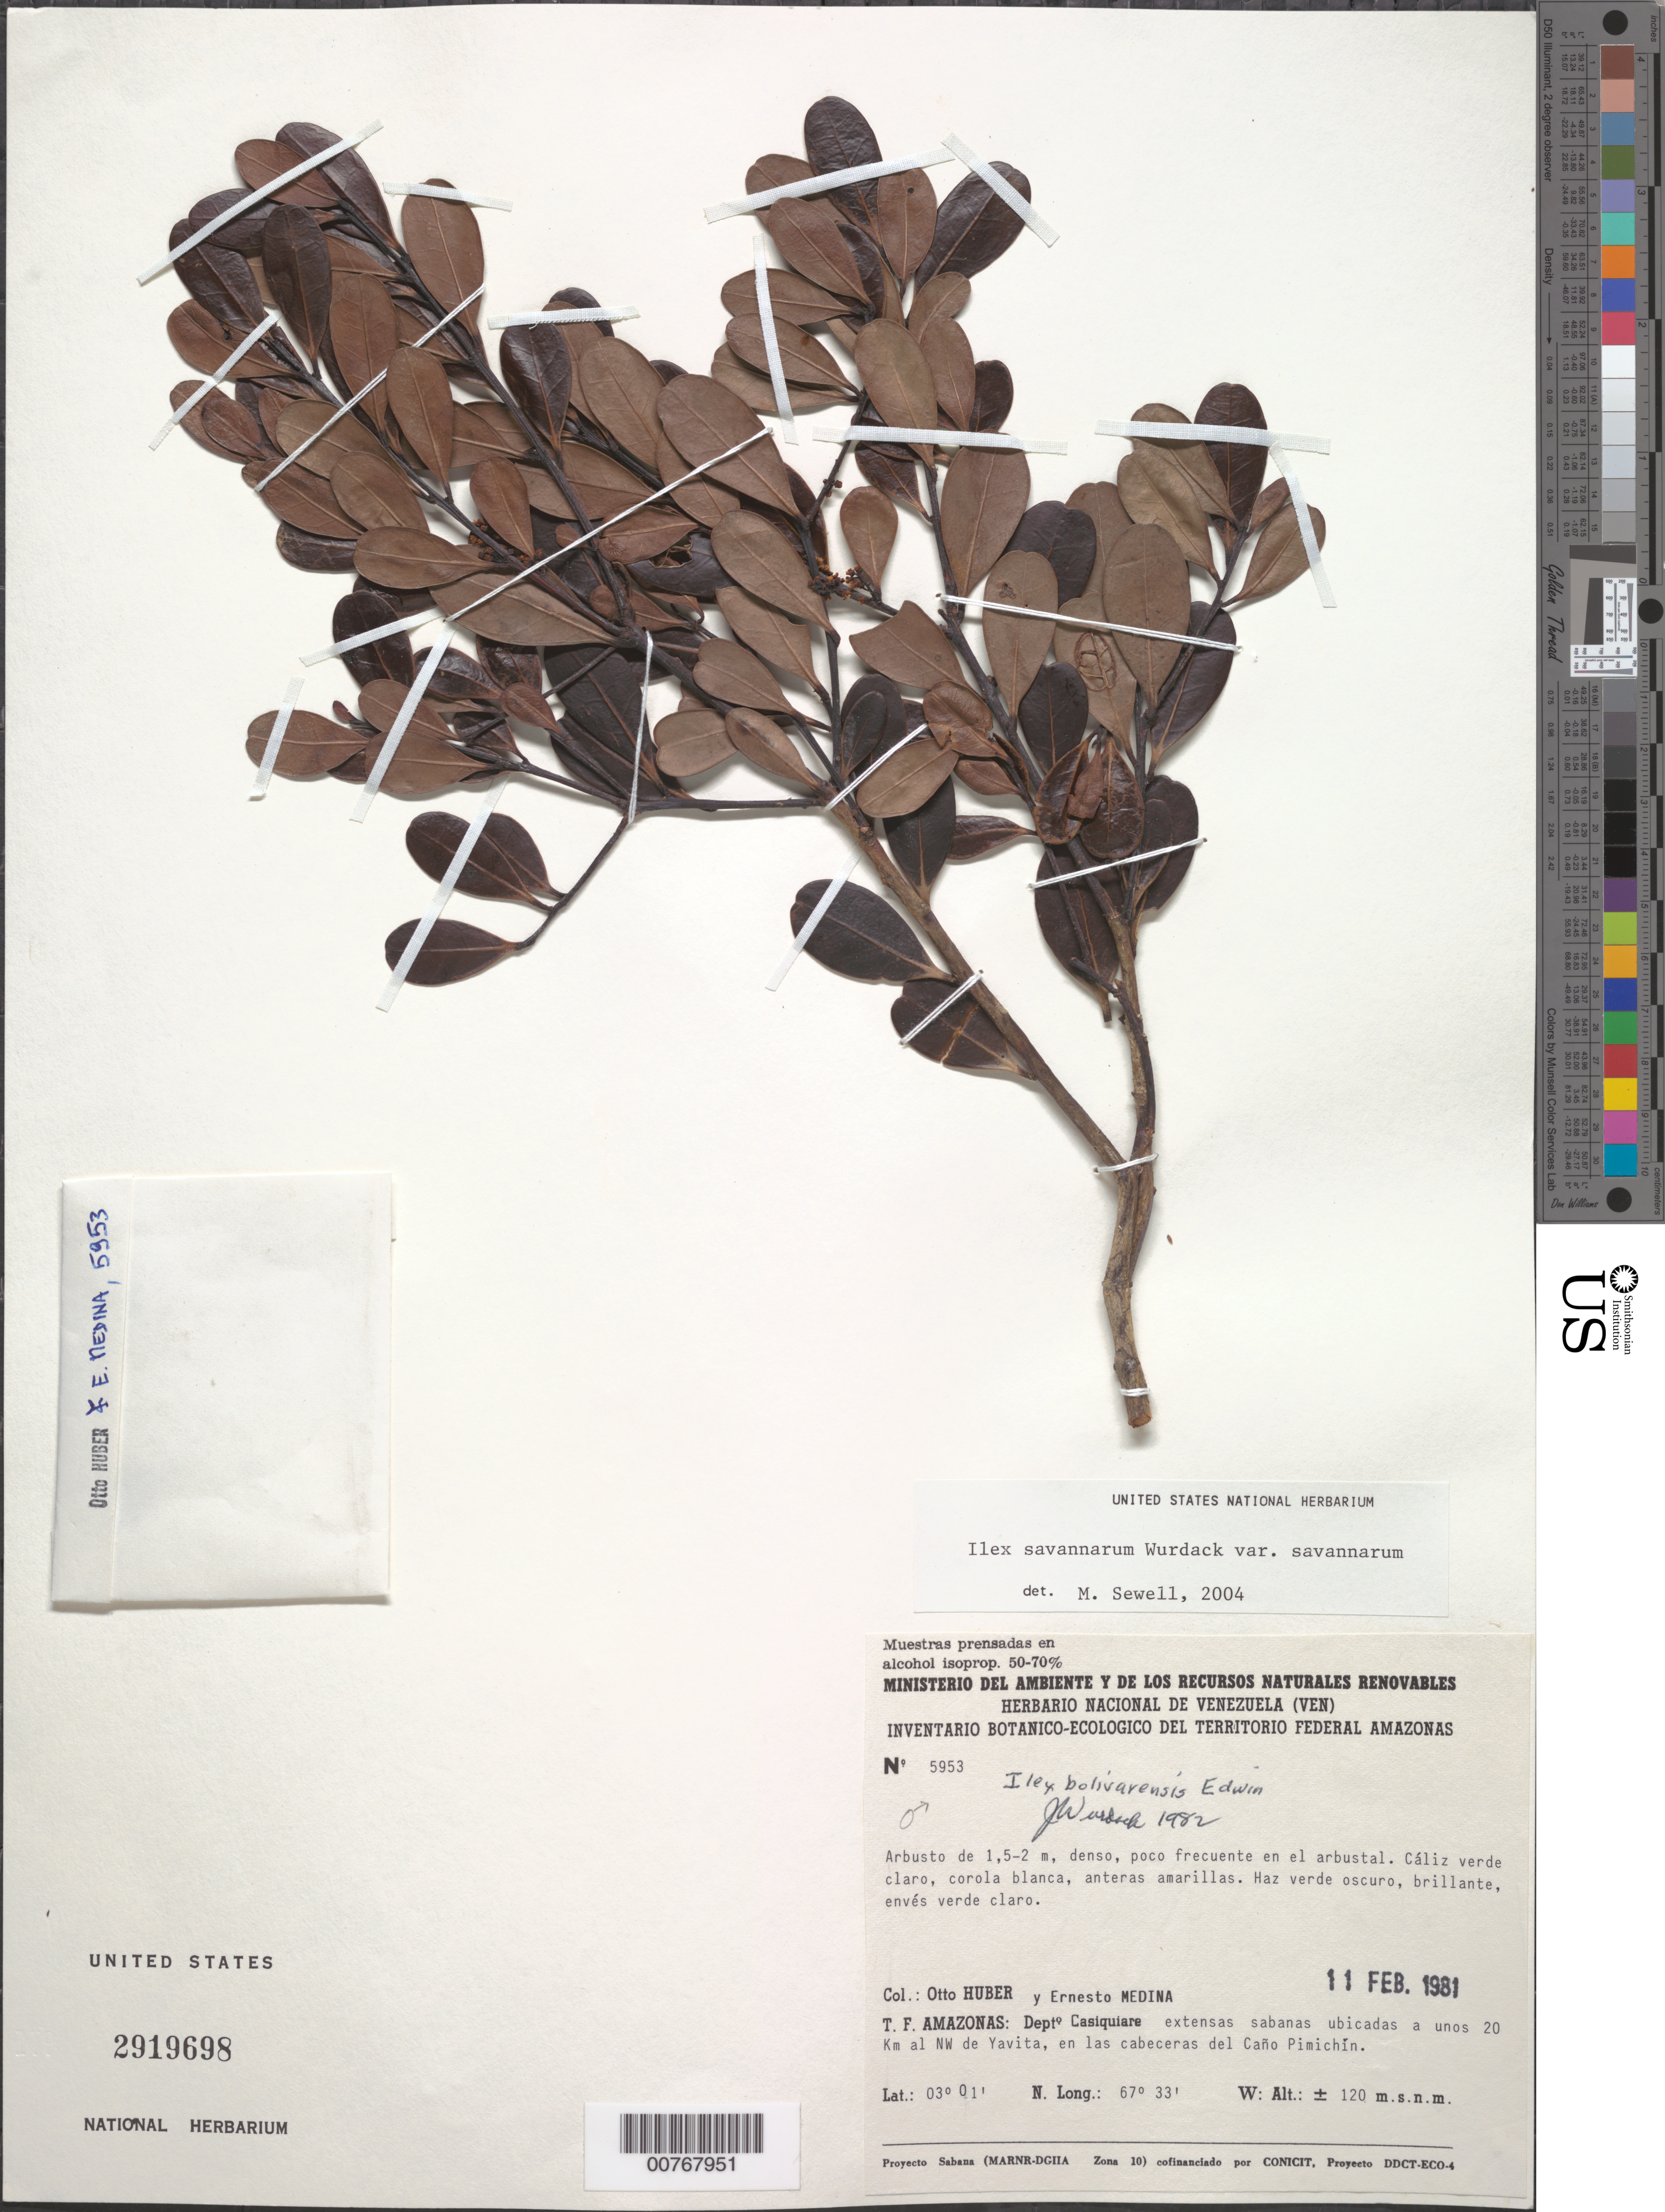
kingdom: Plantae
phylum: Tracheophyta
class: Magnoliopsida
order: Aquifoliales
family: Aquifoliaceae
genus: Ilex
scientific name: Ilex savannarum var. savannarum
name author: Wurdack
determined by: Sewell, M.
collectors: O. Huber & E. Medina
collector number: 5953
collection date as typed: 11-Feb-81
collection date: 1981-02-11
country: Venezuela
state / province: Amazonas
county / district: Maroa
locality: Yavita, 20 km NW de, en las cabeceras del Cano Pimichin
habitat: Savanna, near the headwaters of Caño Pimichín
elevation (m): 120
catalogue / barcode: US 2919698